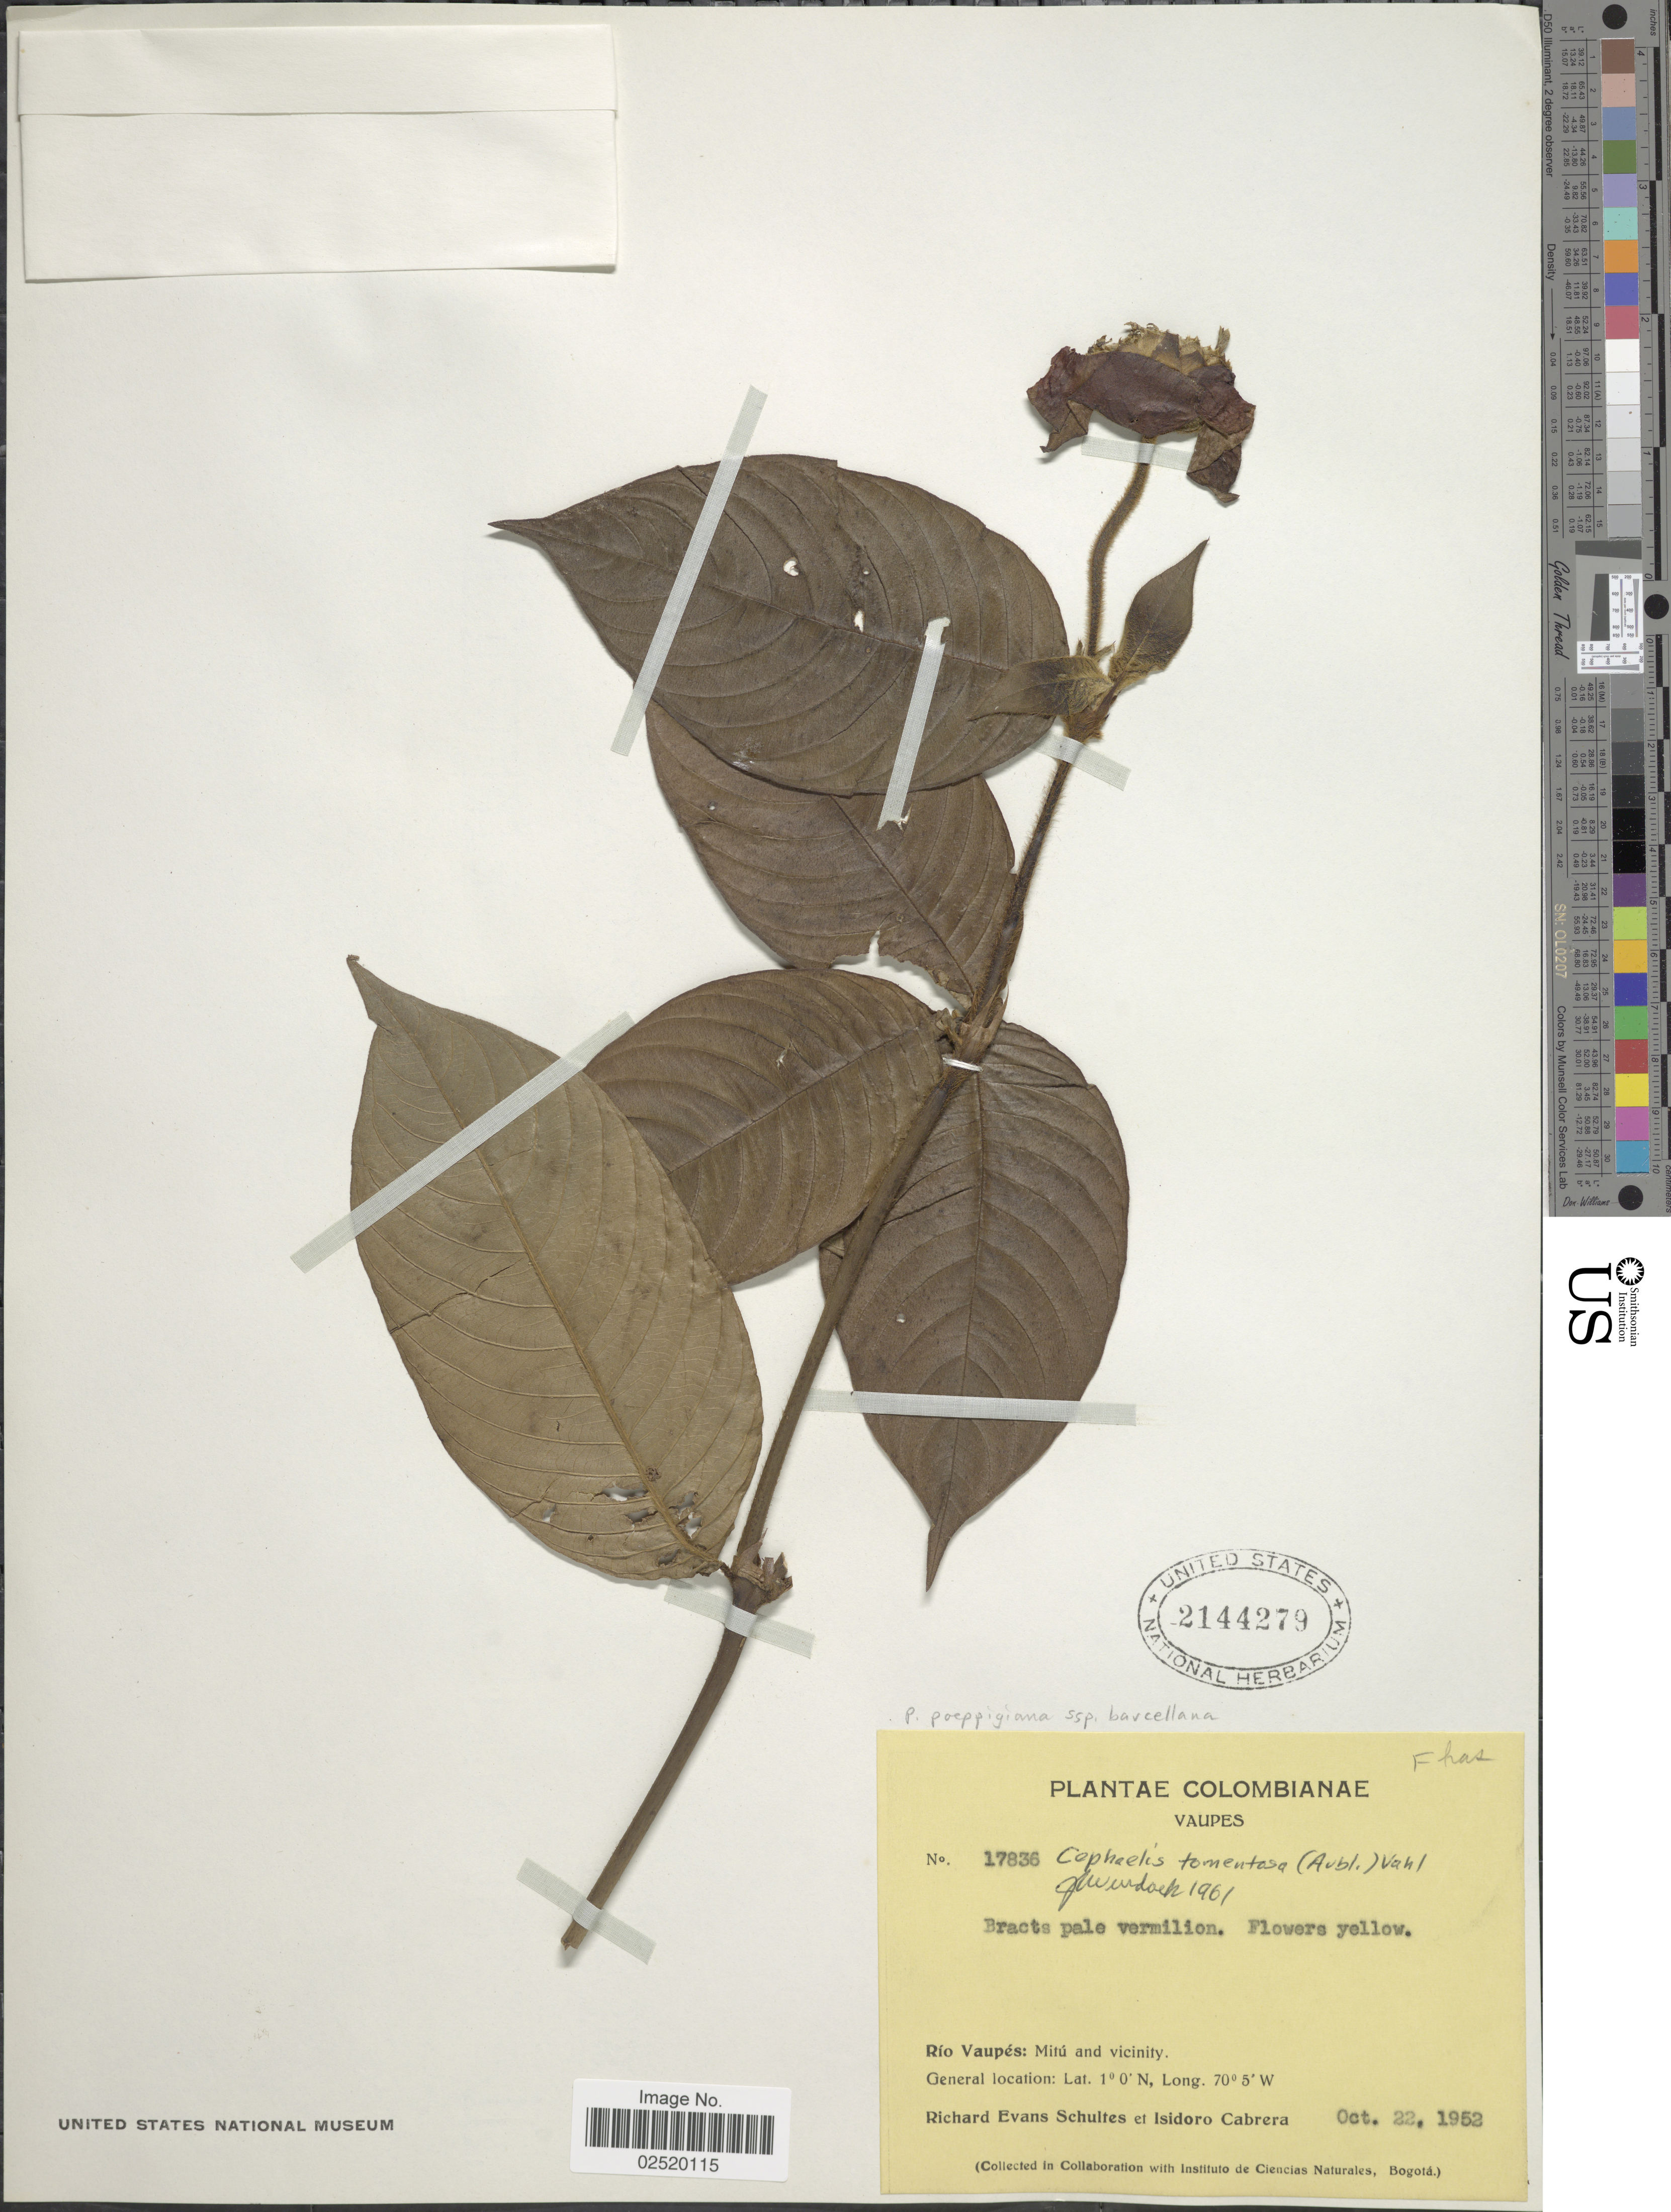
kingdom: Plantae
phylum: Tracheophyta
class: Magnoliopsida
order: Gentianales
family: Rubiaceae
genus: Psychotria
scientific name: Psychotria poeppigiana subsp. poeppigiana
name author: Müll. Arg.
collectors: R. E. Schultes & I. Cabrera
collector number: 17836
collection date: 1952-10-22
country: Colombia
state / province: Vaupés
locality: Vaupes, Rio Vaupes: Mitu and vicinity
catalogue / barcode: US 2144279